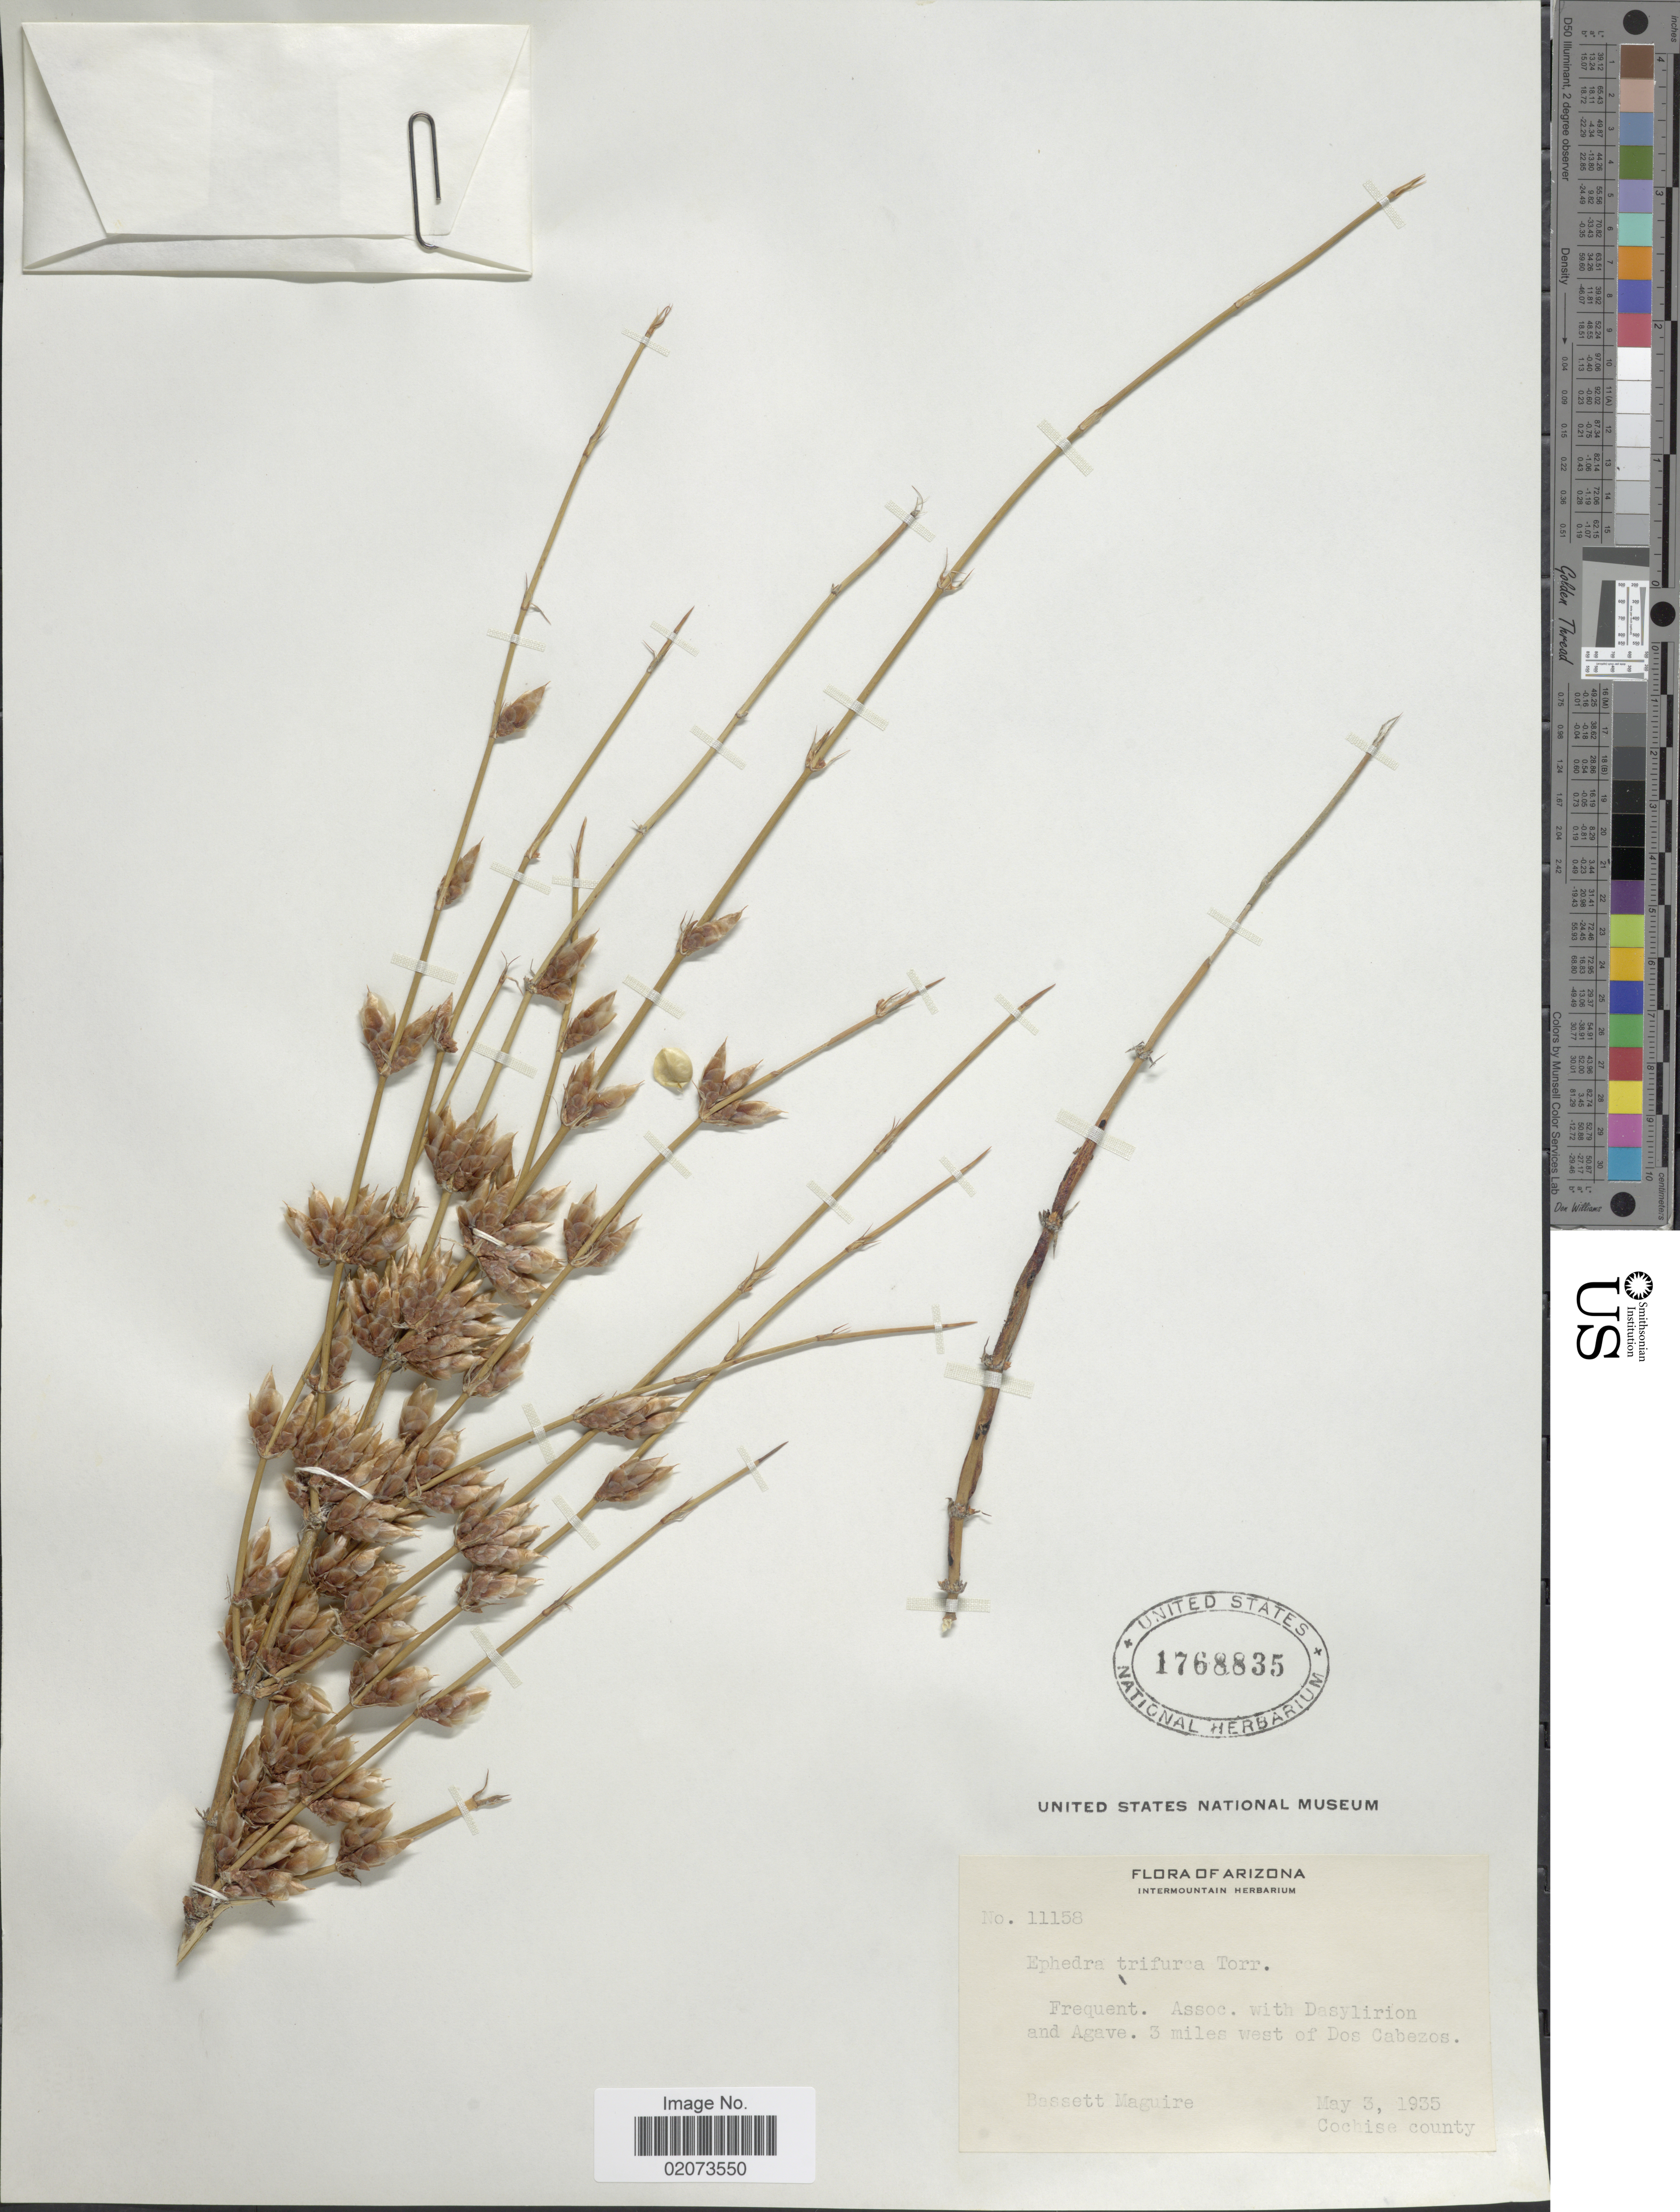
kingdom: Plantae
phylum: Tracheophyta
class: Gnetopsida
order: Ephedrales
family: Ephedraceae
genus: Ephedra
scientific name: Ephedra trifurca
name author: Torr. ex S. Watson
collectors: B. Maguire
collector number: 11158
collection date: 1935-05-03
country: United States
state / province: Arizona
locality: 3 miles west of Dos Cabezos, Cochise County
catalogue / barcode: US 1768835